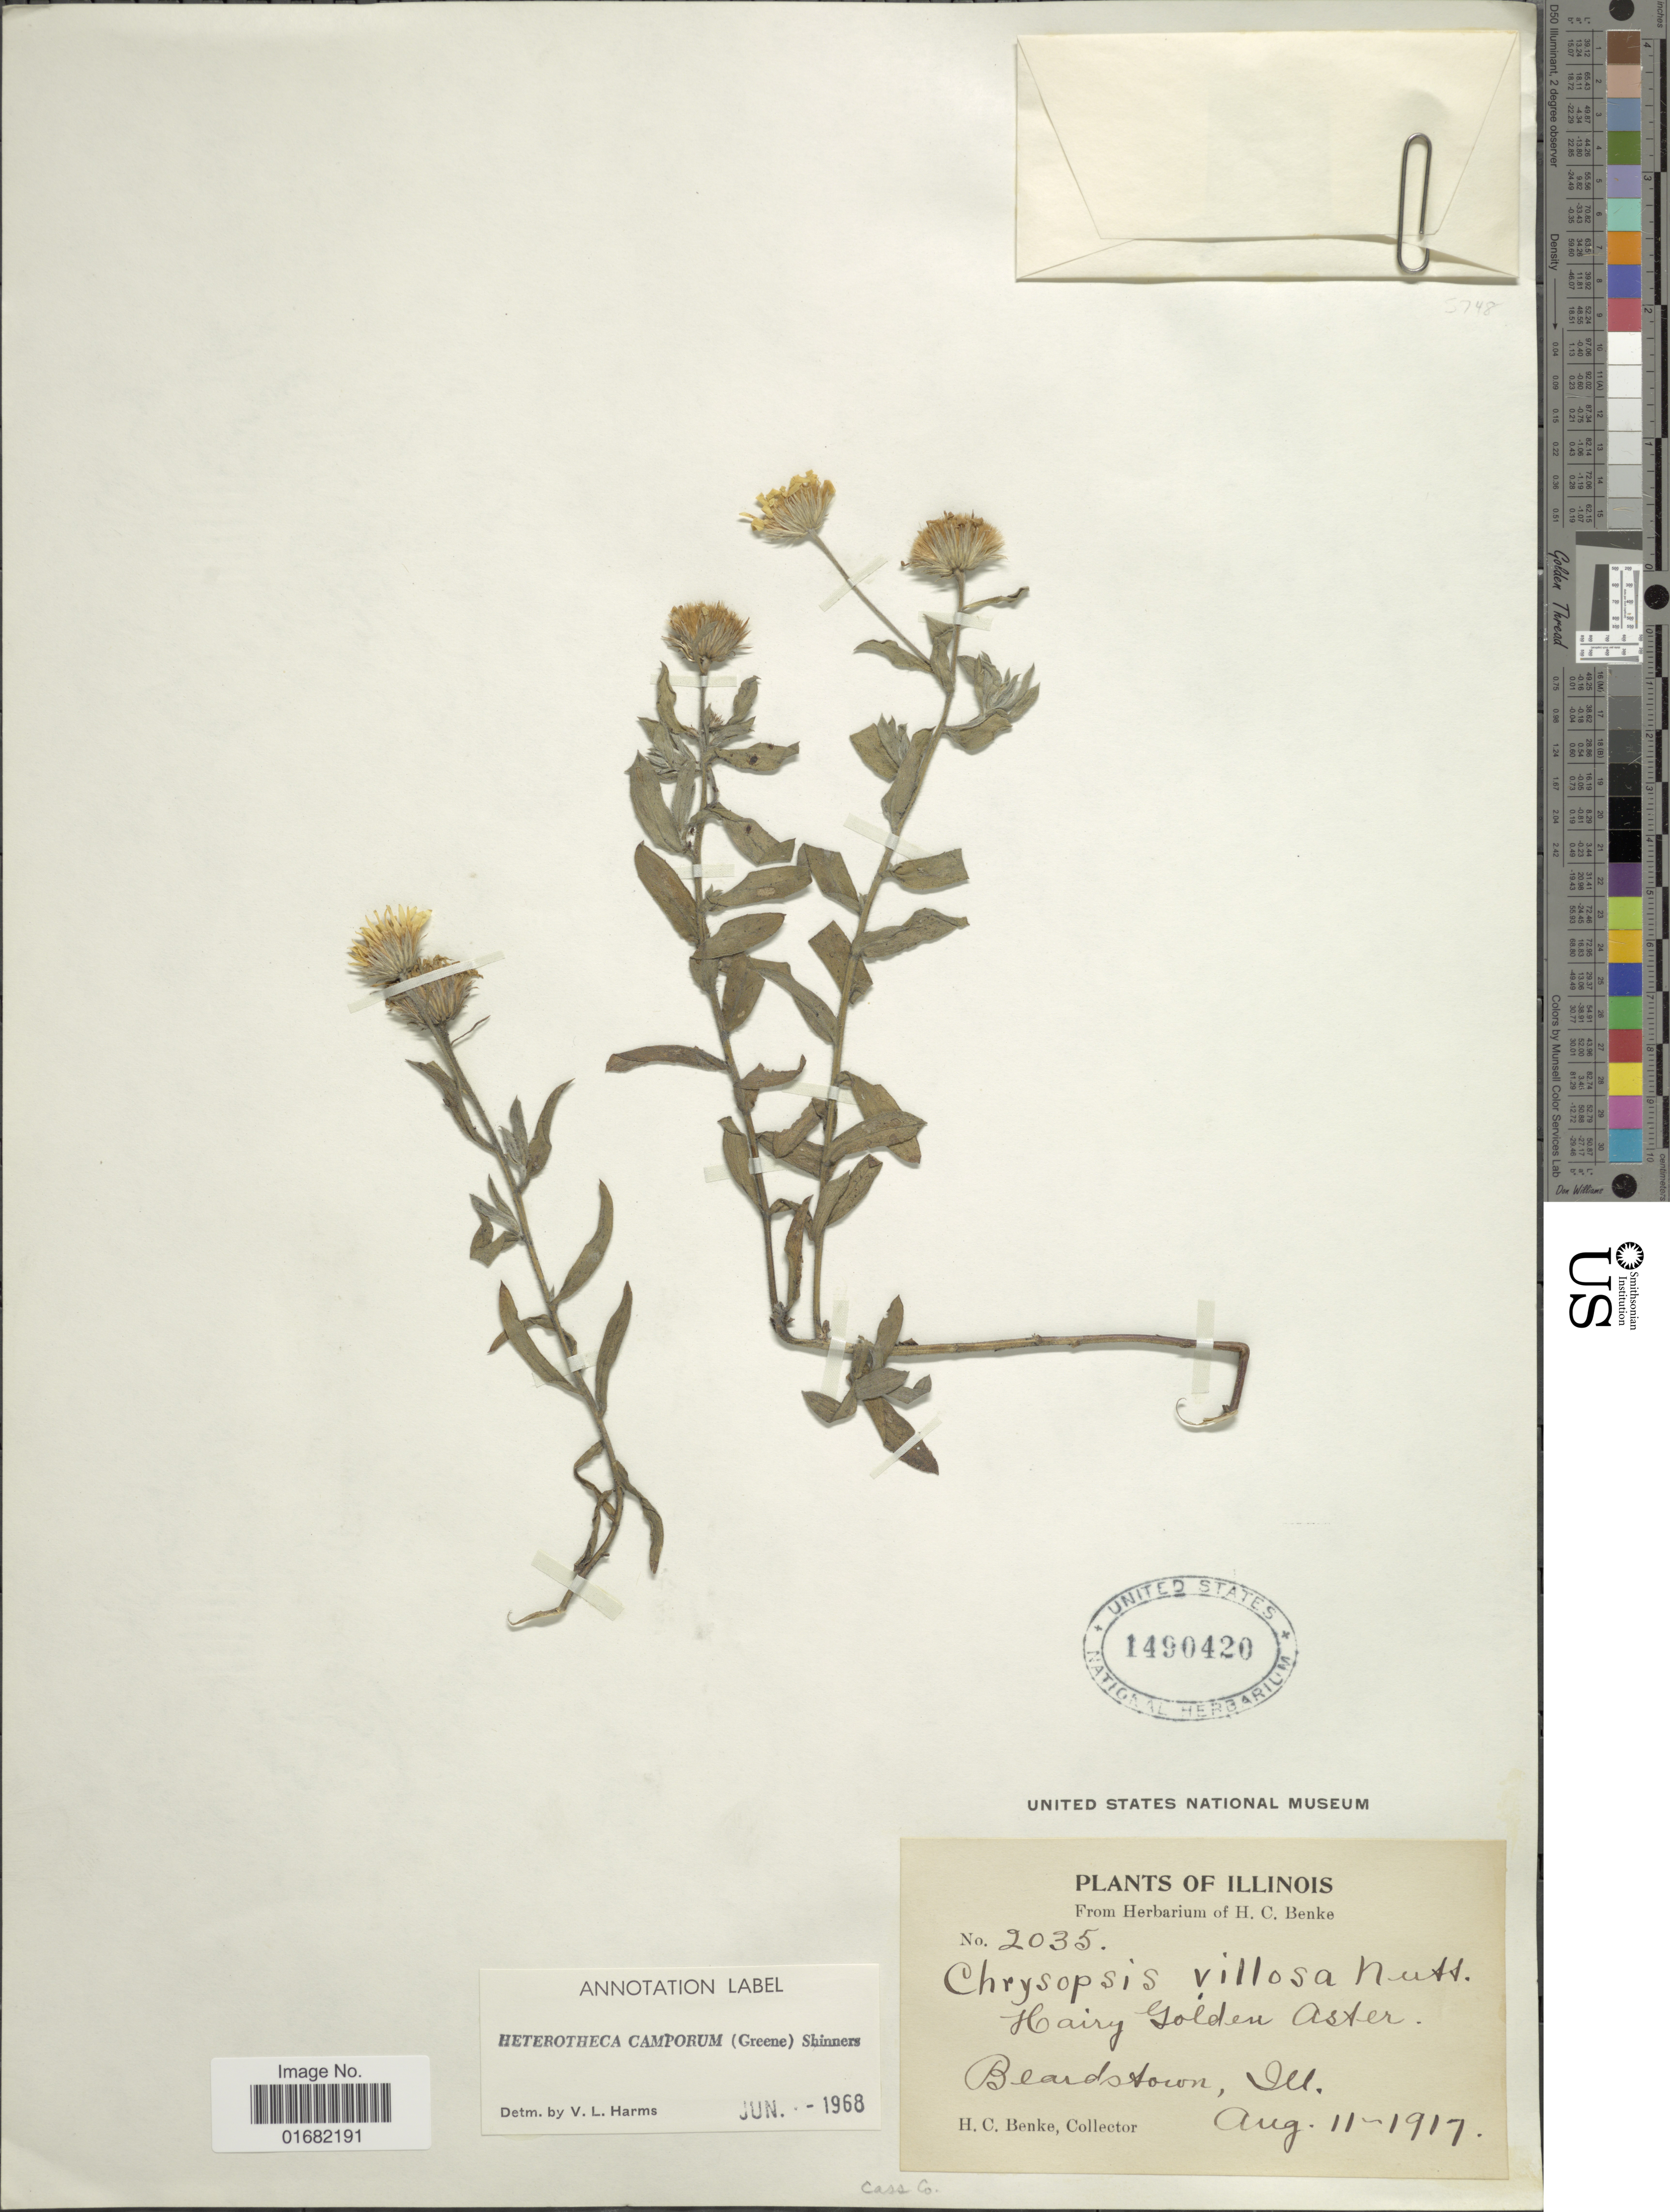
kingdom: Plantae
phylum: Tracheophyta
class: Magnoliopsida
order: Asterales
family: Asteraceae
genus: Heterotheca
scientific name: Heterotheca camporum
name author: (Greene) Shinners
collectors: H. Benke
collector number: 2035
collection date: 1917-08-11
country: United States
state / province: Illinois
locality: Hairy Golden Aster. Beardstown [unsure placement]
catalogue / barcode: US 1490420